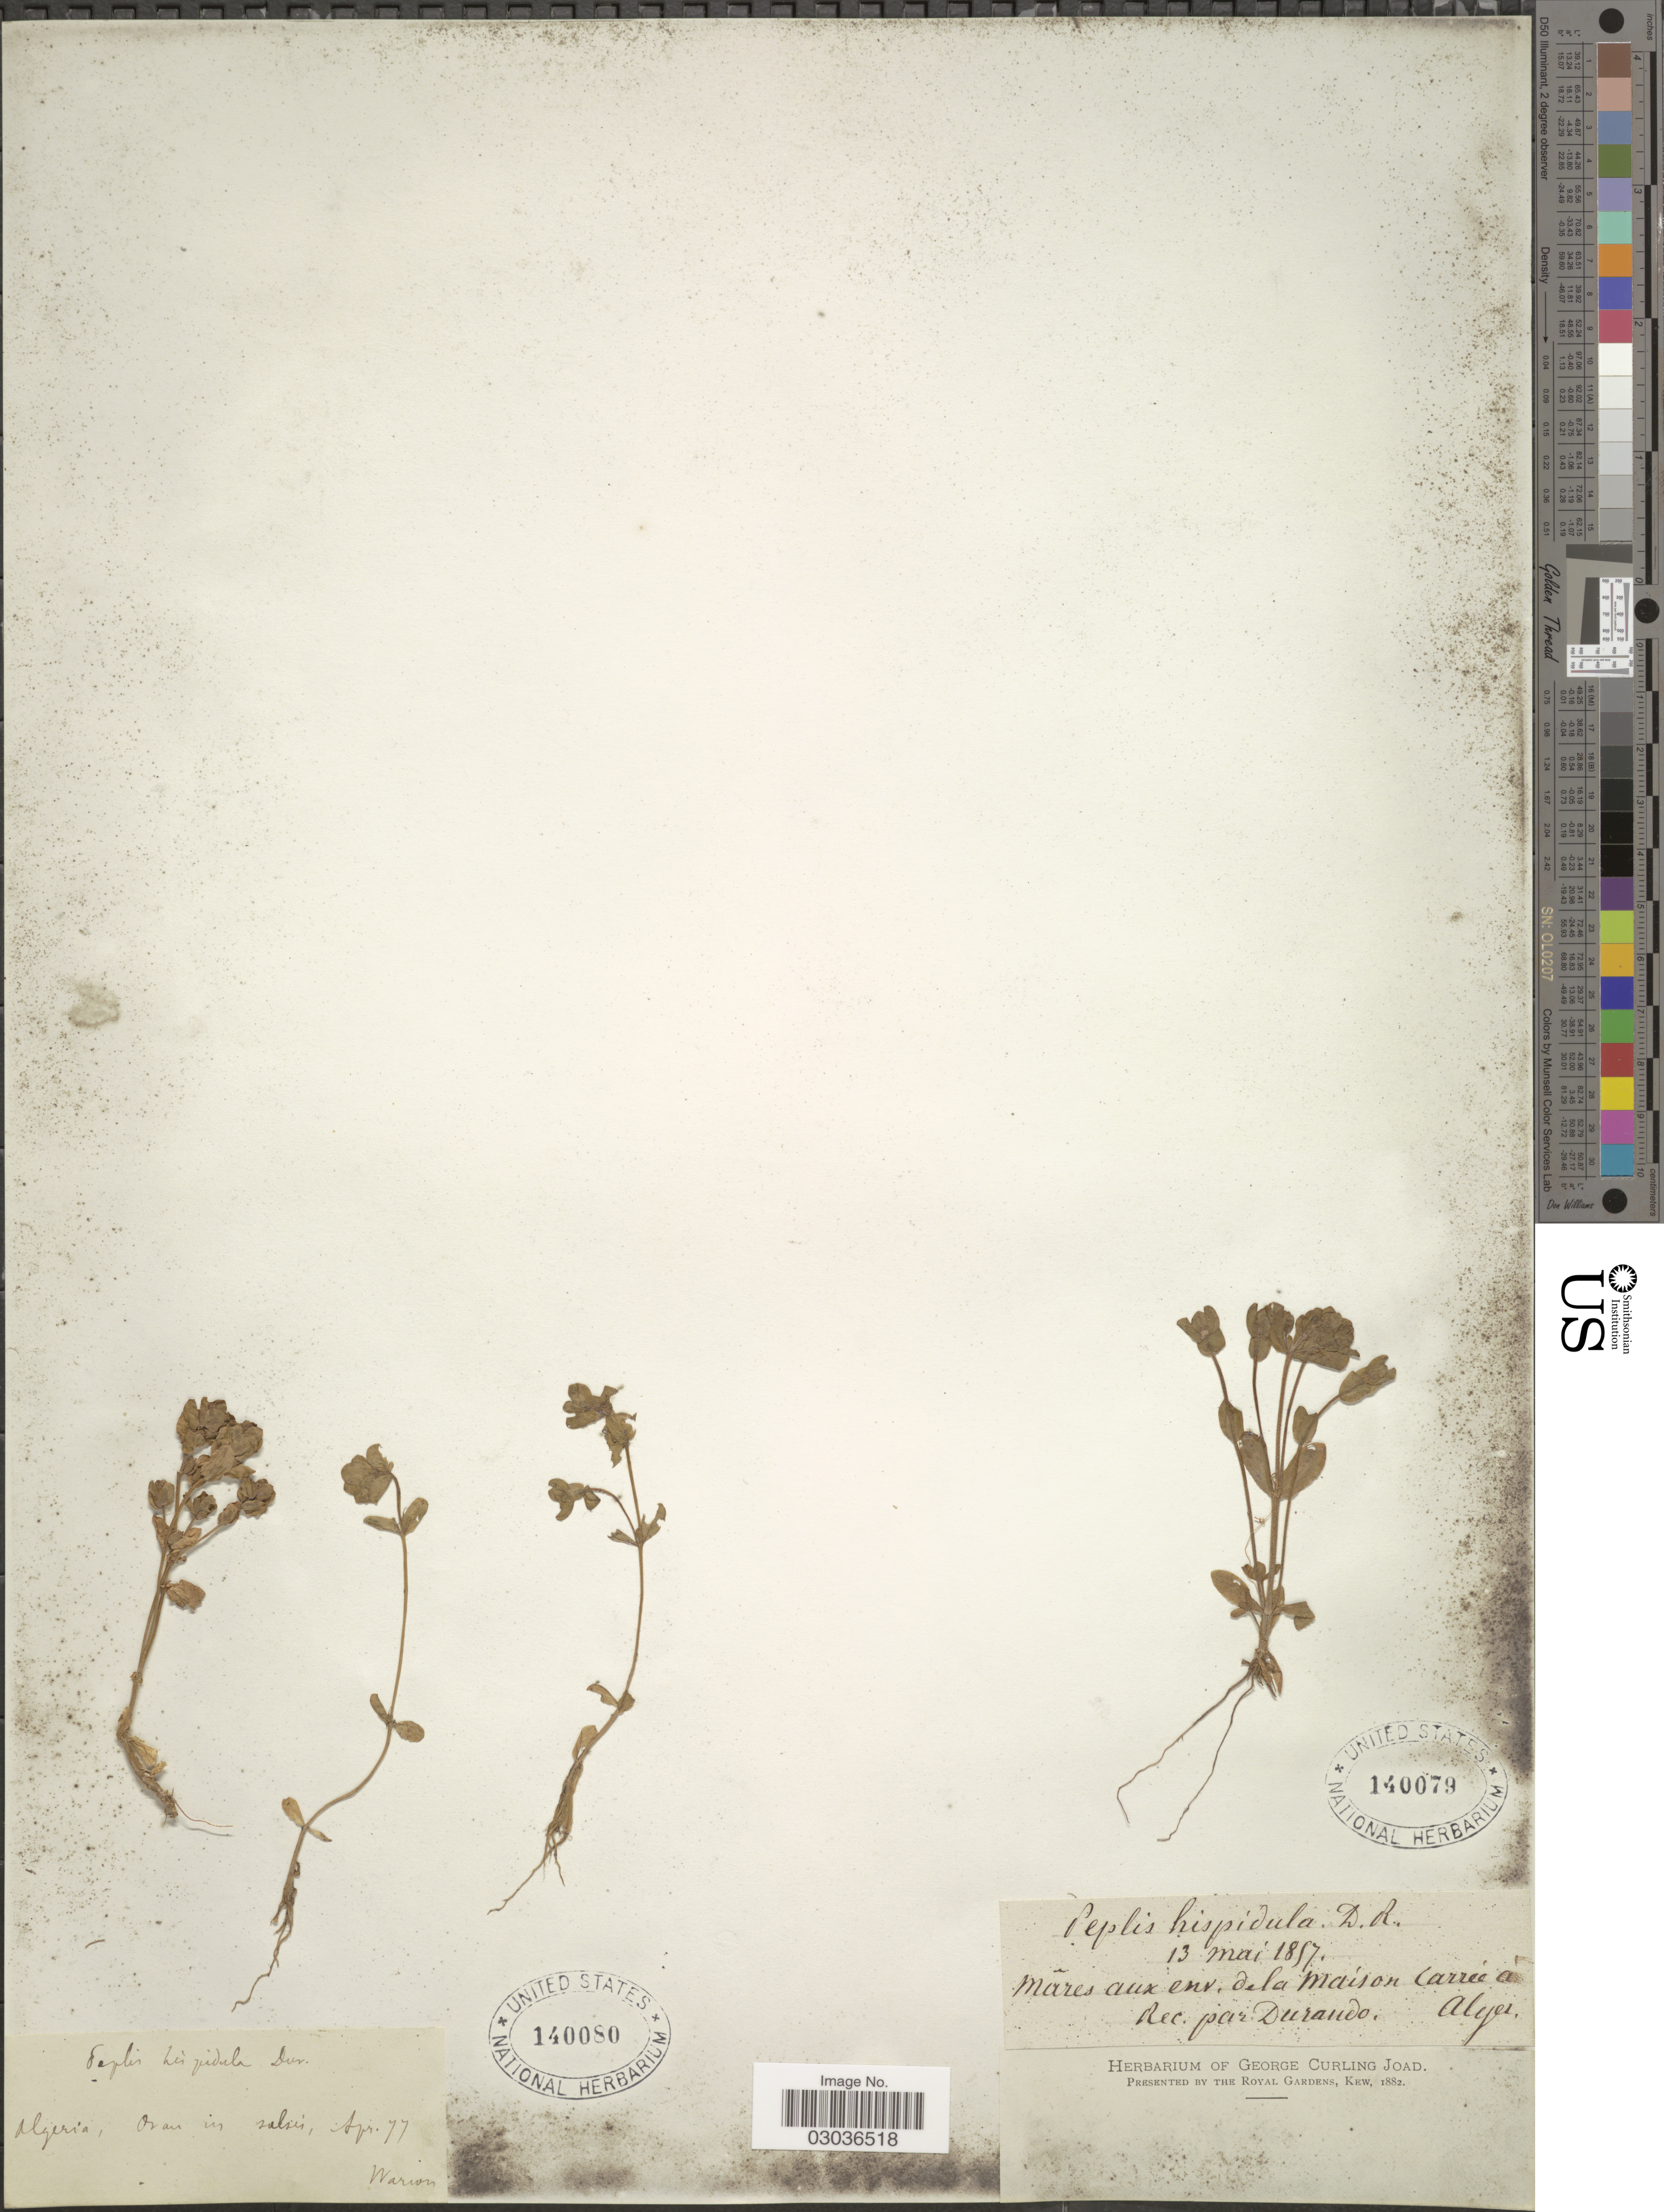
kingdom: Plantae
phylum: Tracheophyta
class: Magnoliopsida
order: Myrtales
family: Lythraceae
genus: Lythrum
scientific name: Lythrum borysthenicum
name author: (M. Bieb. ex Schrank) Litv.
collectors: Durando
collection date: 1857-05-13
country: Algeria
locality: Mâres aux env. de la Maíson Carrée à Alger.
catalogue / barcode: US 140079-2